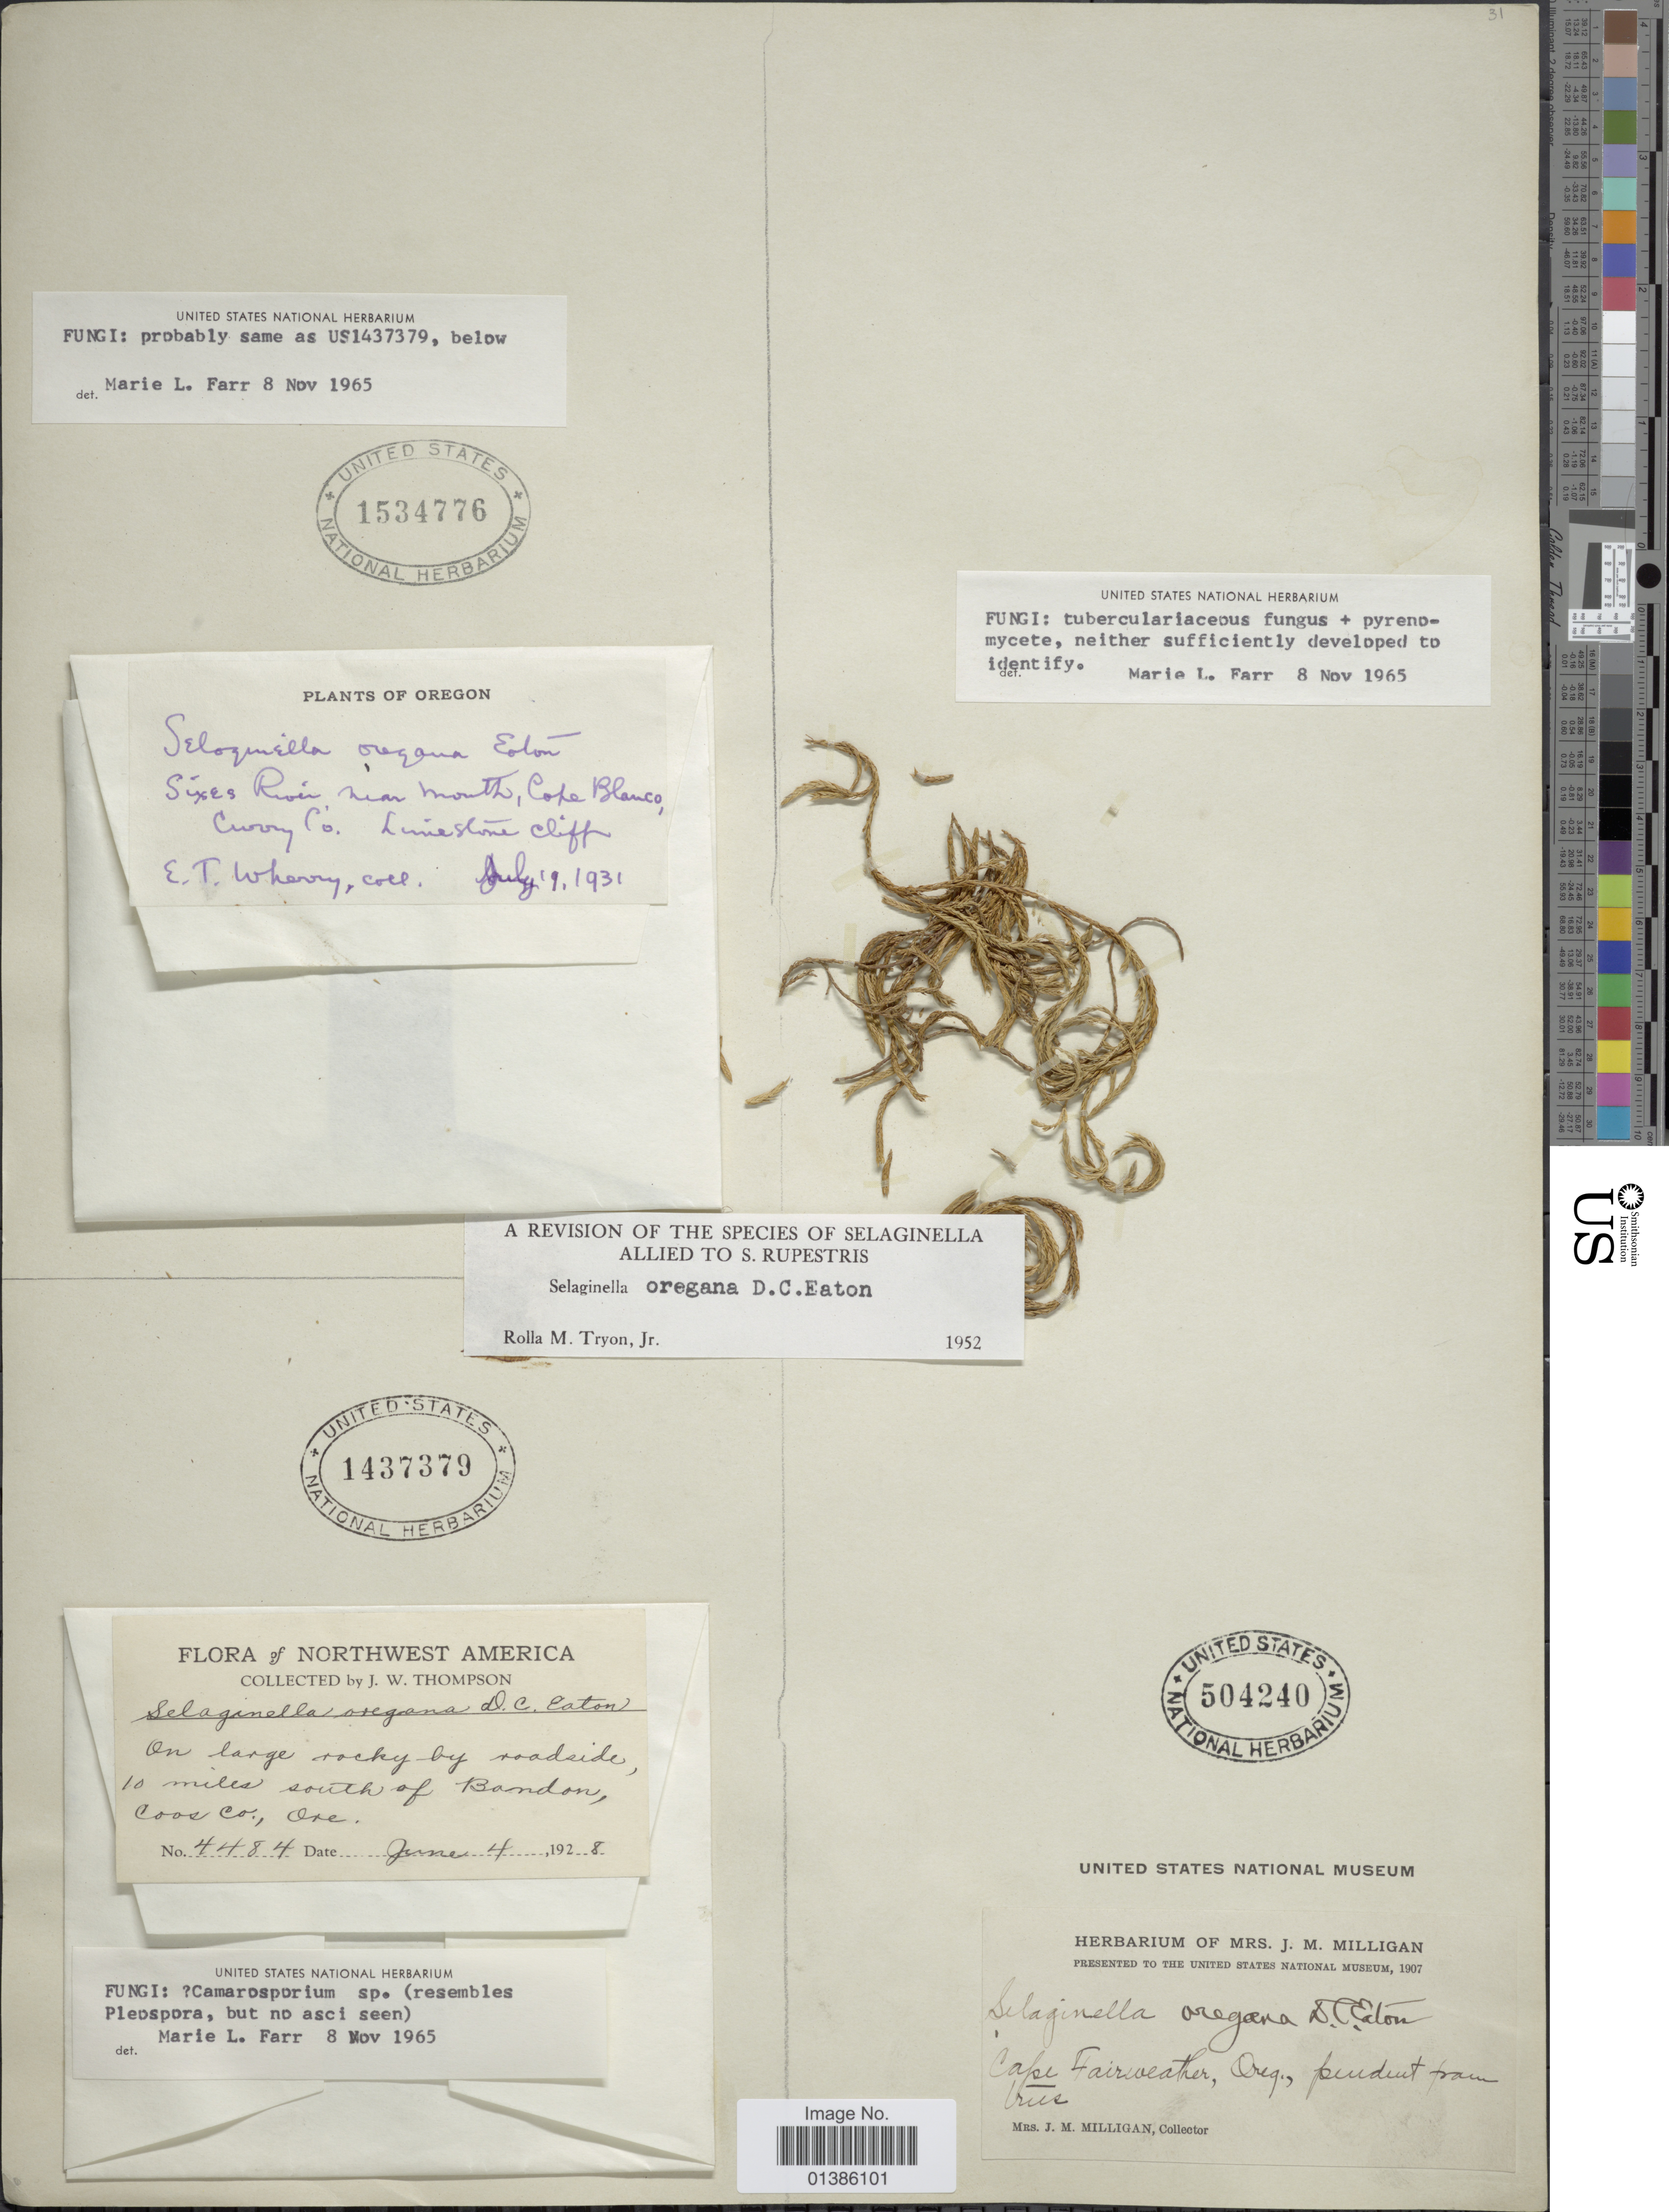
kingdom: Plantae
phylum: Tracheophyta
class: Lycopodiopsida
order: Selaginellales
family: Selaginellaceae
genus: Selaginella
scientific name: Selaginella oregana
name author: D.C. Eaton ex S. Watson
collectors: J. W. Thompson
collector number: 4484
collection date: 1928-06-04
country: United States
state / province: Oregon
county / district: Coos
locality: Northwest America. On large rocky by roadside, 10 miles south of Bandon, Coos Co.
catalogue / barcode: US 1437379-2